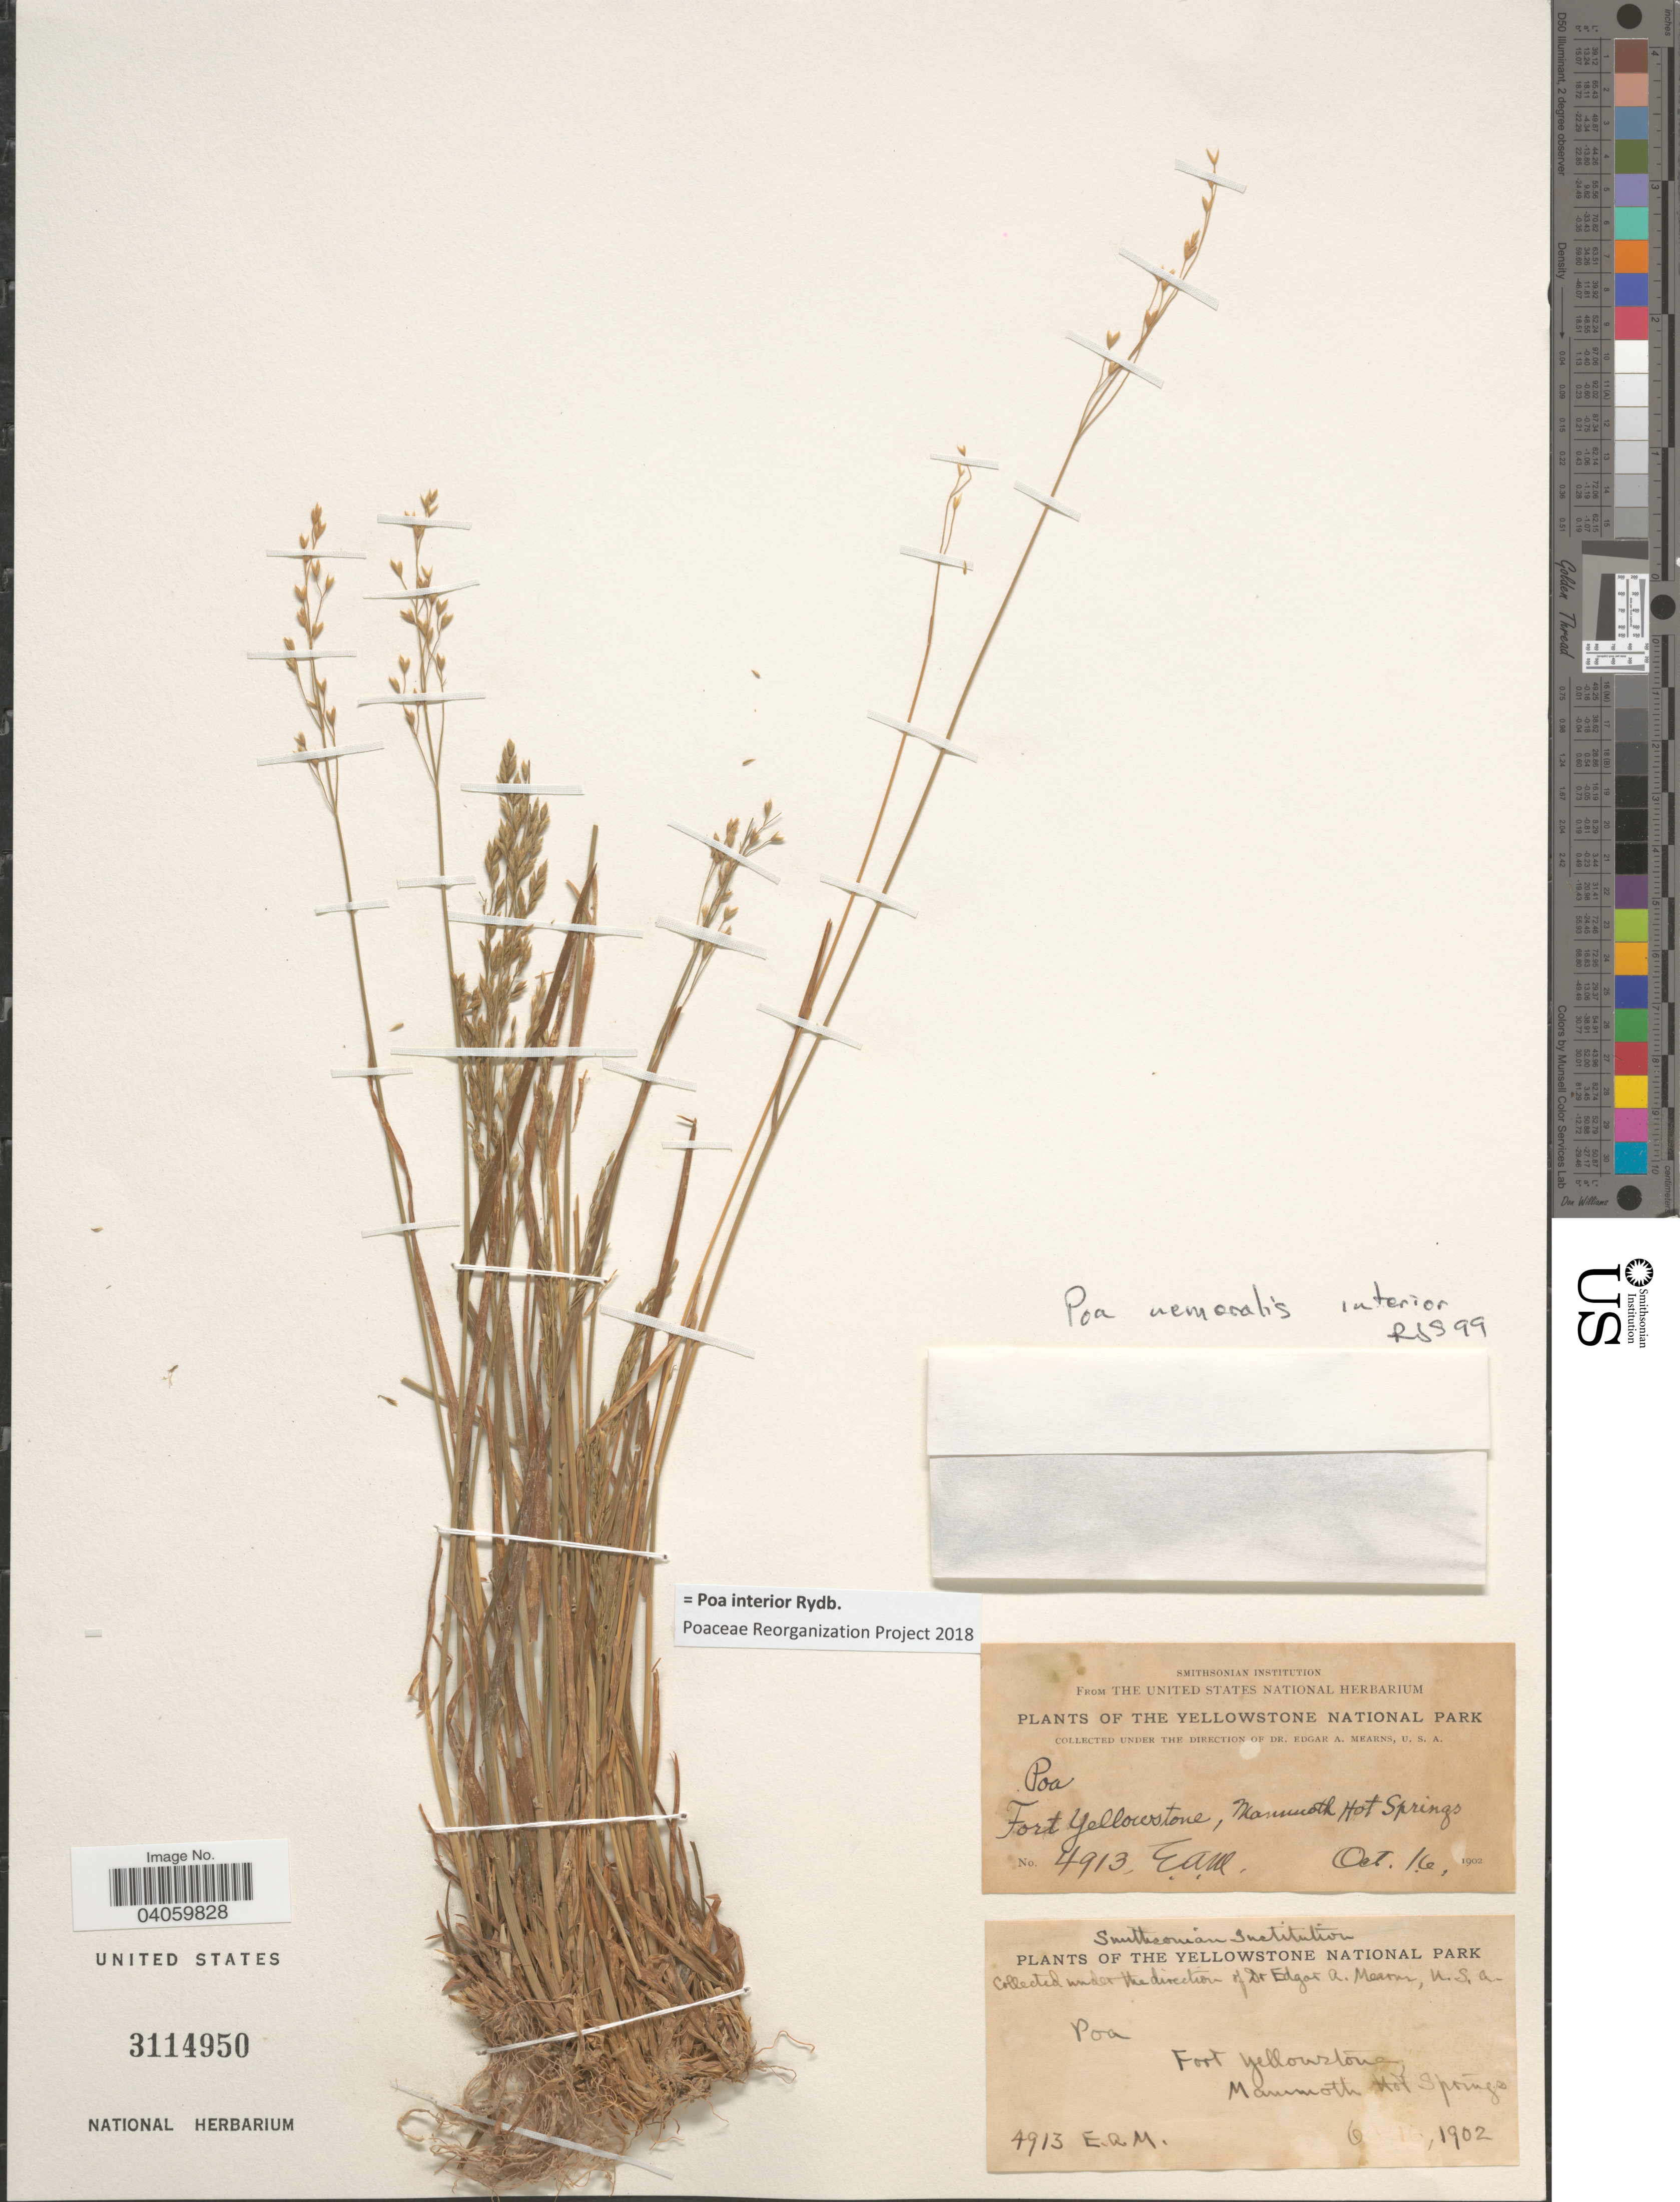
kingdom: Plantae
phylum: Tracheophyta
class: Liliopsida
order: Poales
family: Poaceae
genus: Poa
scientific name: Poa interior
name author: Rydb.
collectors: E. A. Mearns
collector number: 4913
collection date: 1902-10-16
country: United States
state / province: Wyoming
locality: The Yellowstone National Park. Fort Yellowstone, Mammoth Hot Springs.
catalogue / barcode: US 3114950